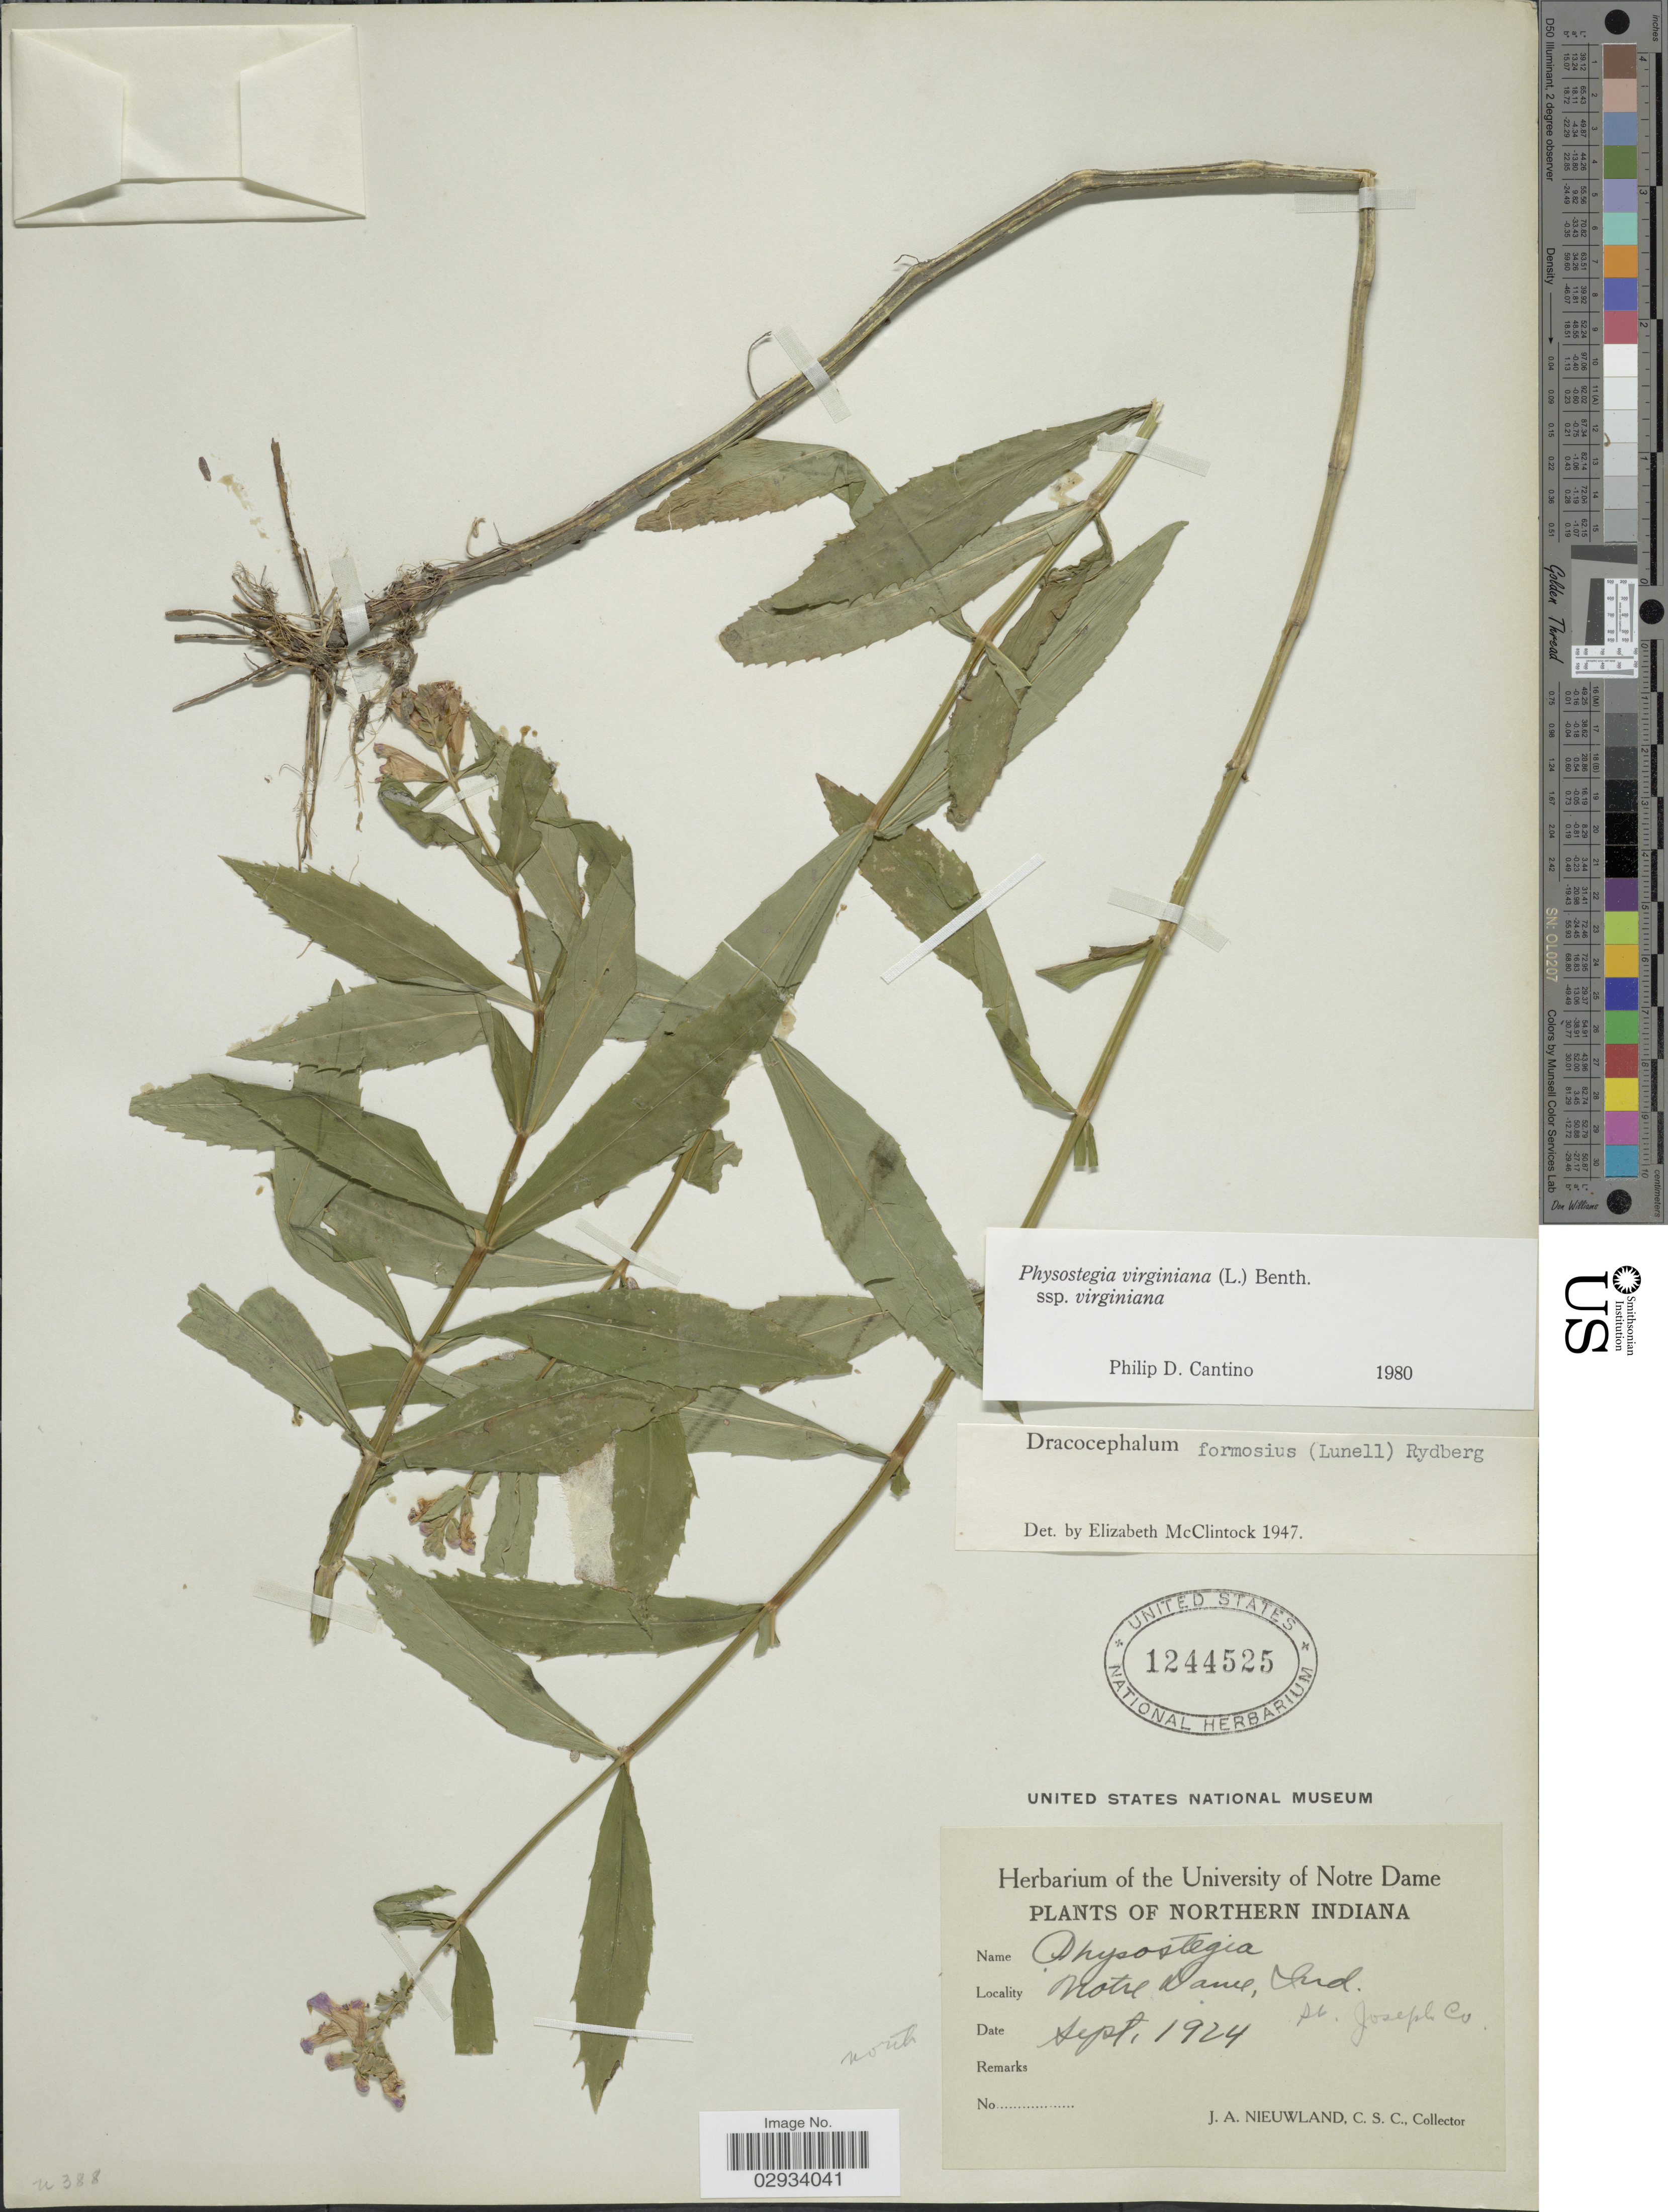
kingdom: Plantae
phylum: Tracheophyta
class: Magnoliopsida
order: Lamiales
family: Lamiaceae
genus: Physostegia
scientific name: Physostegia virginiana subsp. virginiana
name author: (L.) Benth.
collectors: J. A. Nieuwland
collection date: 1924-09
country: United States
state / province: Indiana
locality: Northern Indiana, Notre Dame, St. Joseph Co., Ind., north.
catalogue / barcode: US 1244525